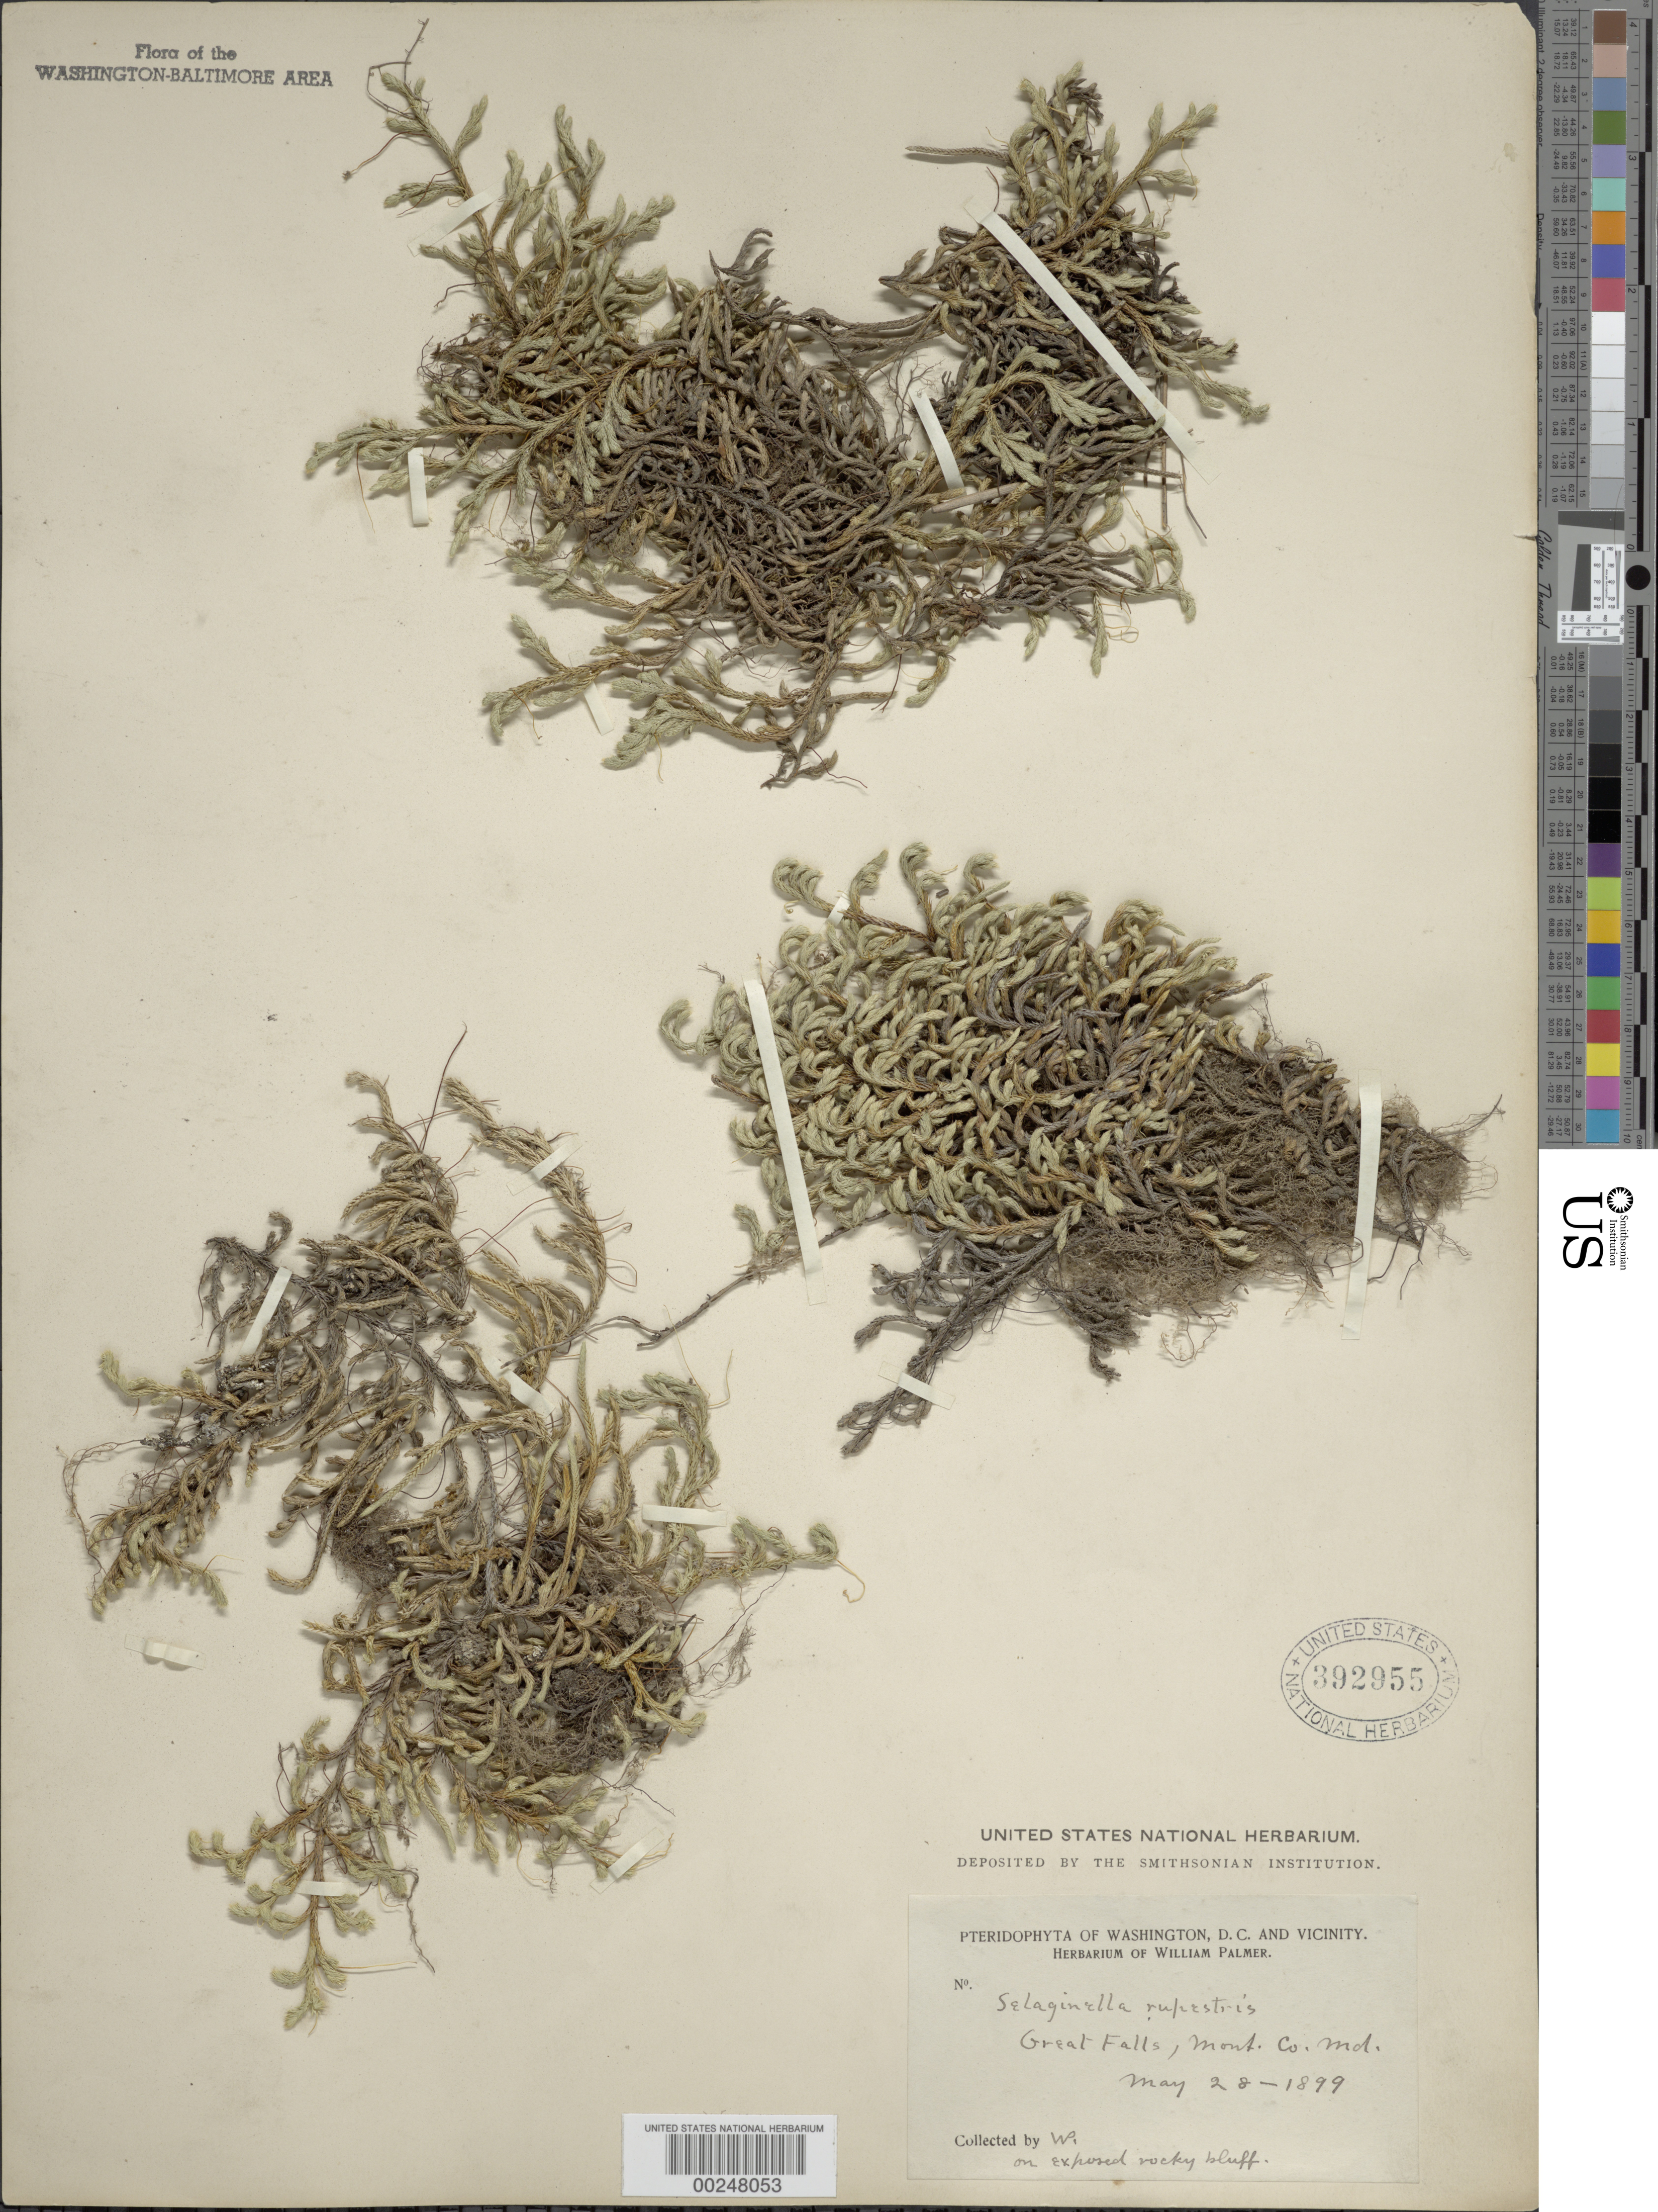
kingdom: Plantae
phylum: Tracheophyta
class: Lycopodiopsida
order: Selaginellales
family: Selaginellaceae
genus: Selaginella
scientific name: Selaginella rupestris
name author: (L.) Spring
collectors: W. Palmer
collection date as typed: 28 May 1899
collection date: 1899-05-28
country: United States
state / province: Maryland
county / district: Montgomery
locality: Great Falls C. & O. Canal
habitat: On exposed rocky bluff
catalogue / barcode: US 392955